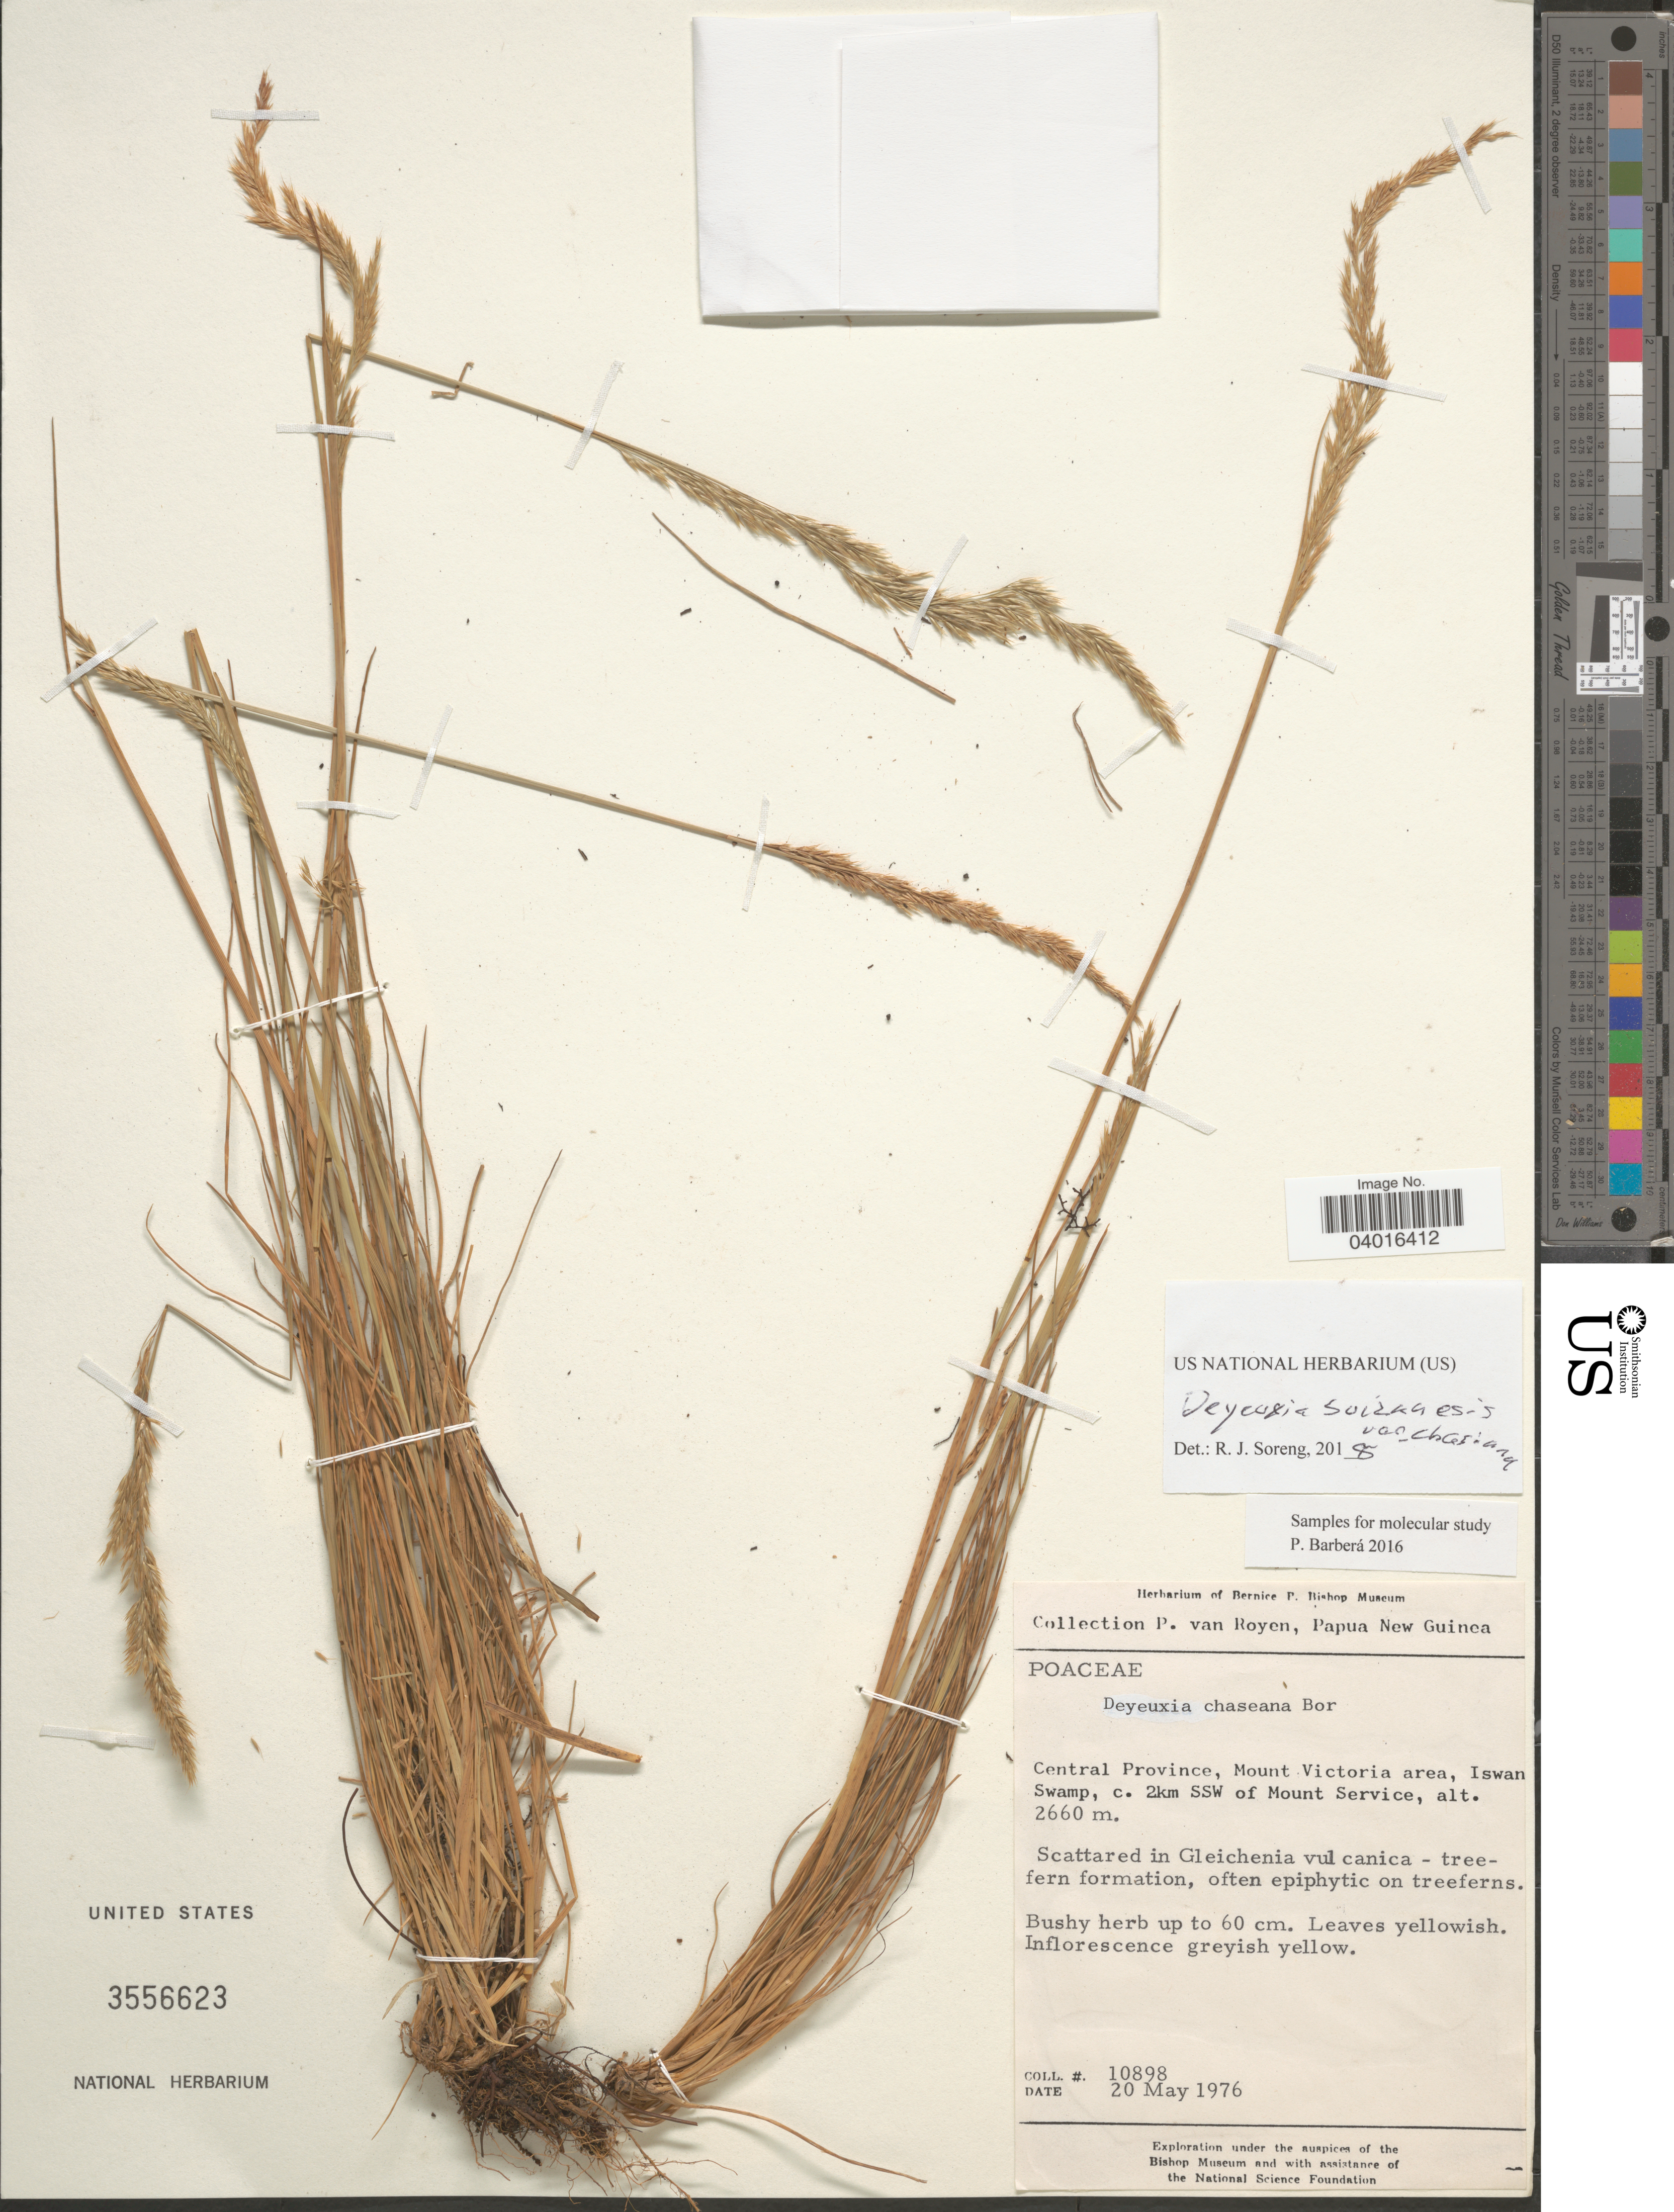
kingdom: Plantae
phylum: Tracheophyta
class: Liliopsida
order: Poales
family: Poaceae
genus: Pentapogon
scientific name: Pentapogon chaseianus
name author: (Bor) P.M. Peterson et al.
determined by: Wagner, W. L., (BOT), Smithsonian Institution - National Museum of Natural History (UNITED STATES)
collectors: P. van Royen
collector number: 10898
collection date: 1976-05-20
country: Papua New Guinea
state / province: Central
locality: Mount Victoria area, Iswan Swamp, c. 2km SSW of Mount Service.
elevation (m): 2660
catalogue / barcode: US 3556623